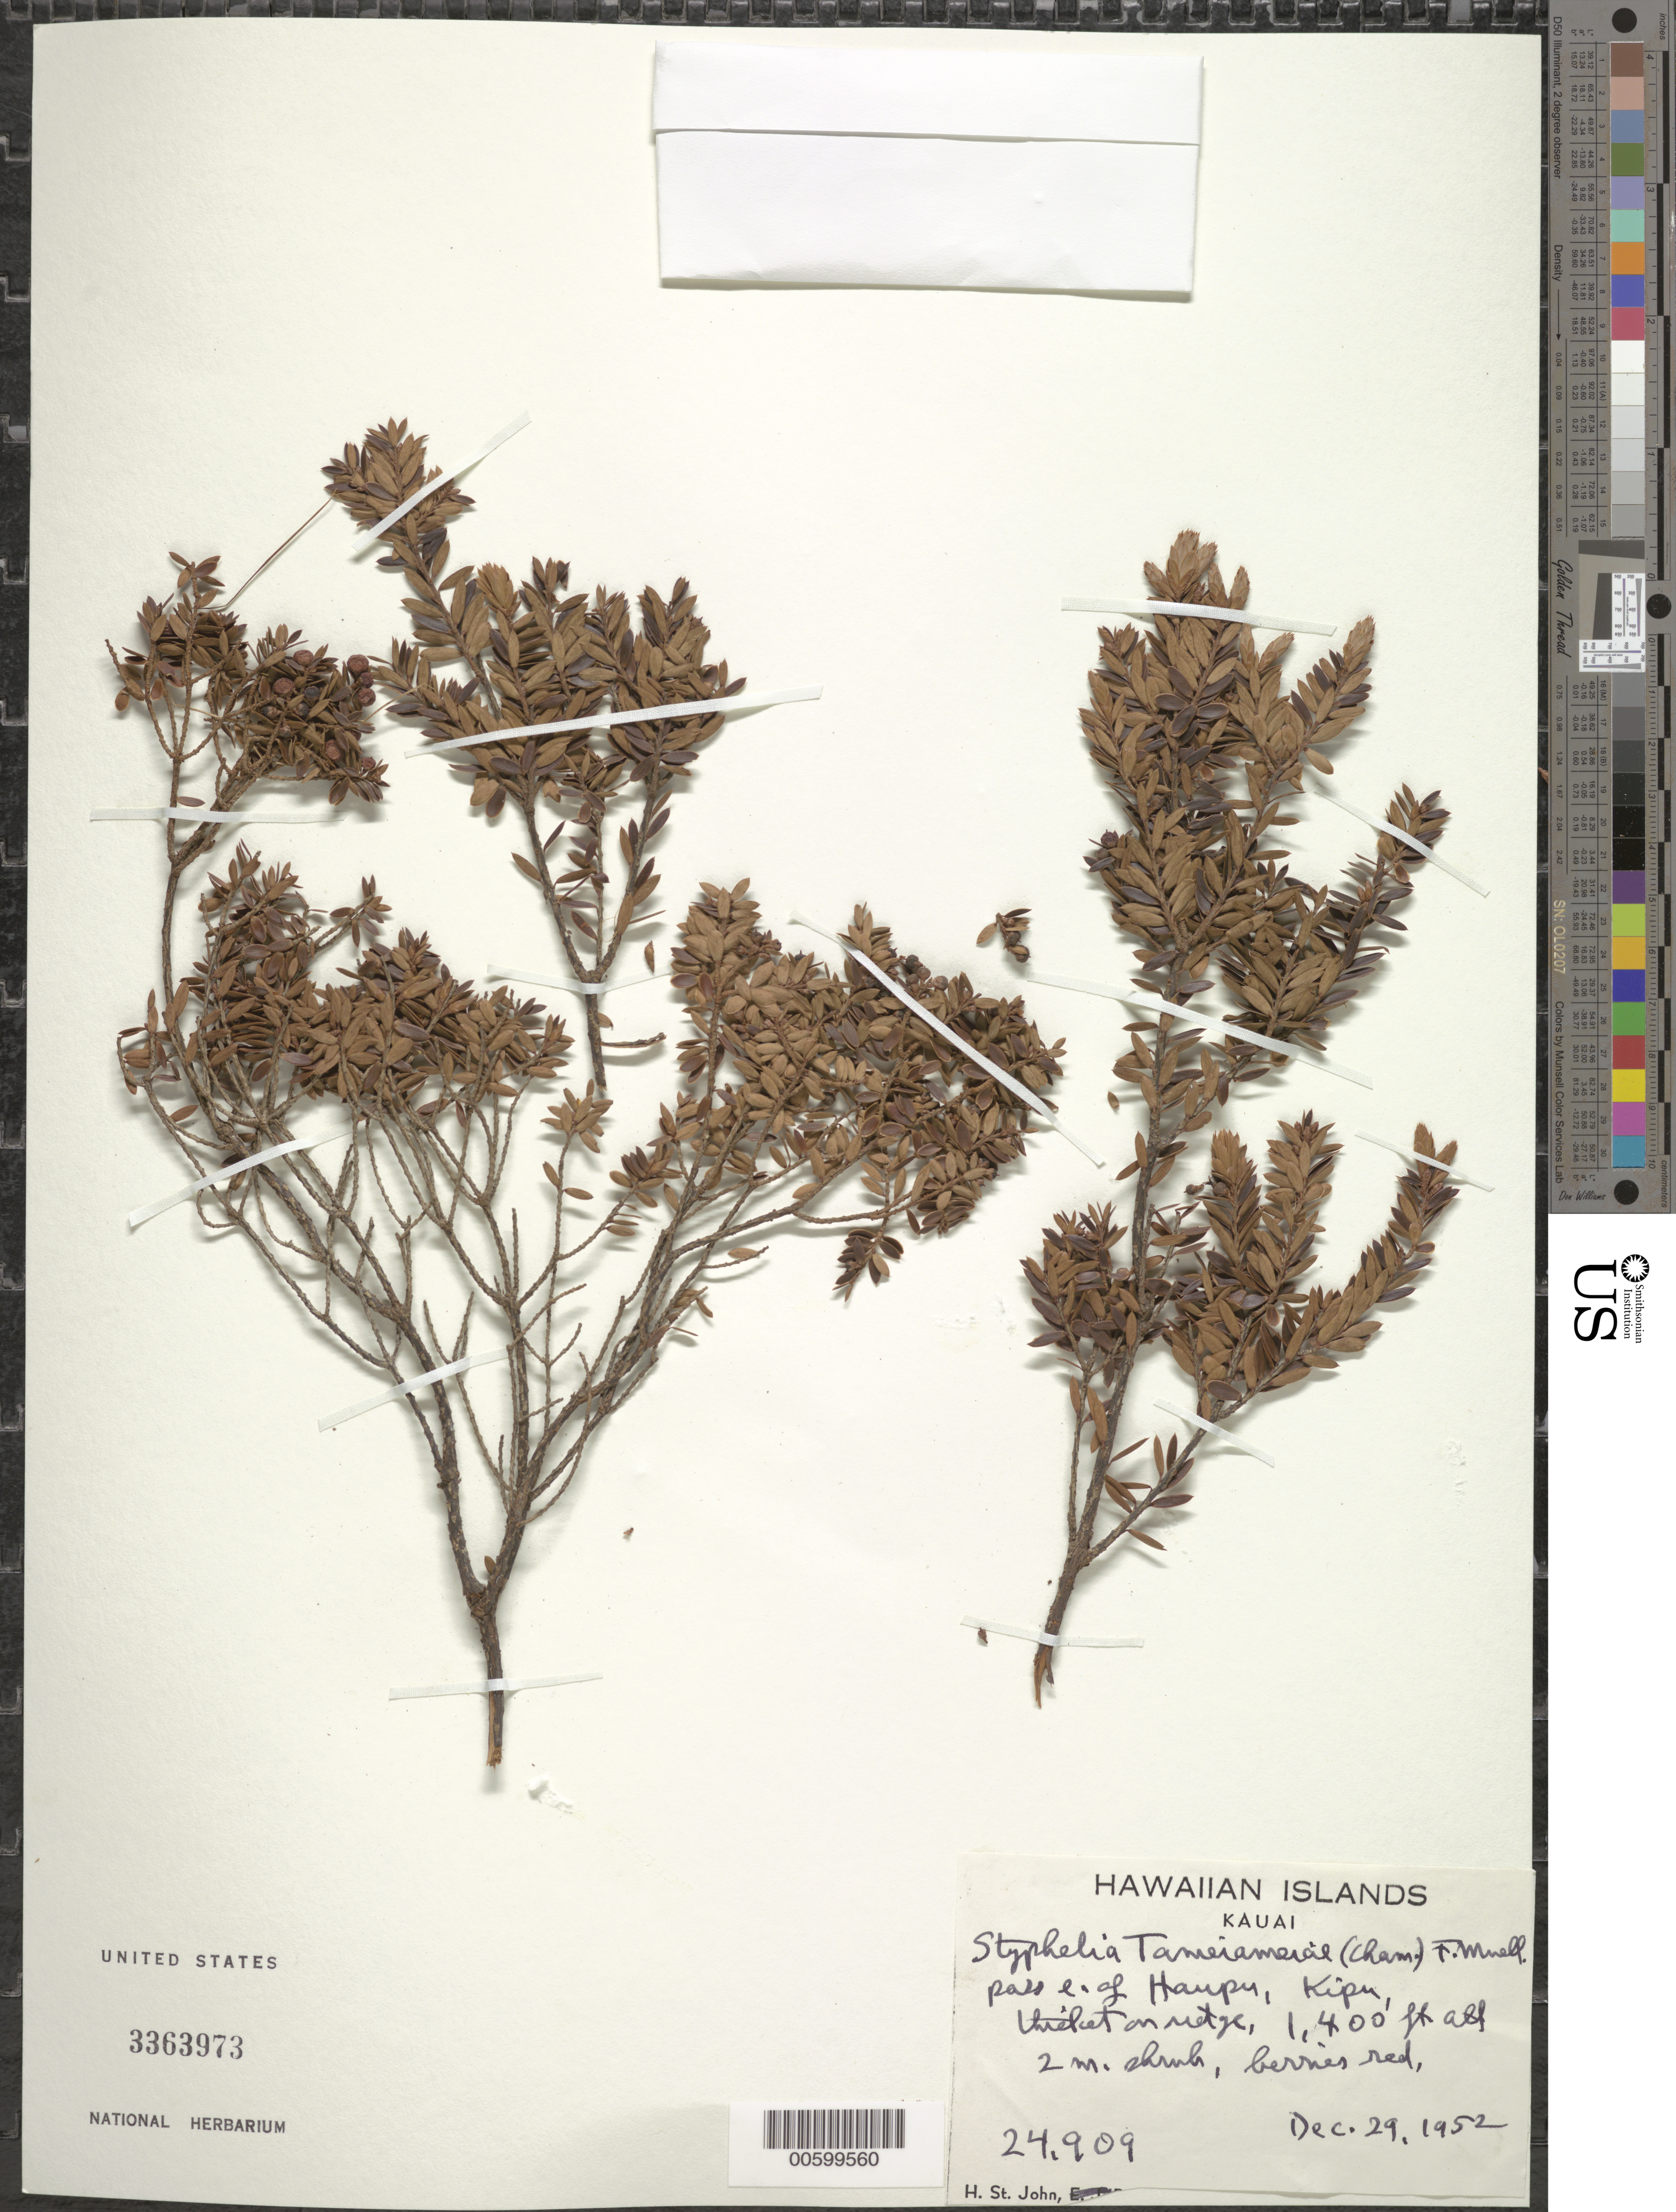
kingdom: Plantae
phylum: Tracheophyta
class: Magnoliopsida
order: Ericales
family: Ericaceae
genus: Leptecophylla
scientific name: Leptecophylla tameiameiae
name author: (Cham. & Schltdl.) C.M. Weiller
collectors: H. St. John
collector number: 24909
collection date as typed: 29 Dec 1952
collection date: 1952-12-29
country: United States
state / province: Hawaii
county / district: Kauai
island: Kaua'i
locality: Pass E of Haupu, Kipu.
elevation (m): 426.72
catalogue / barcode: US 3363973